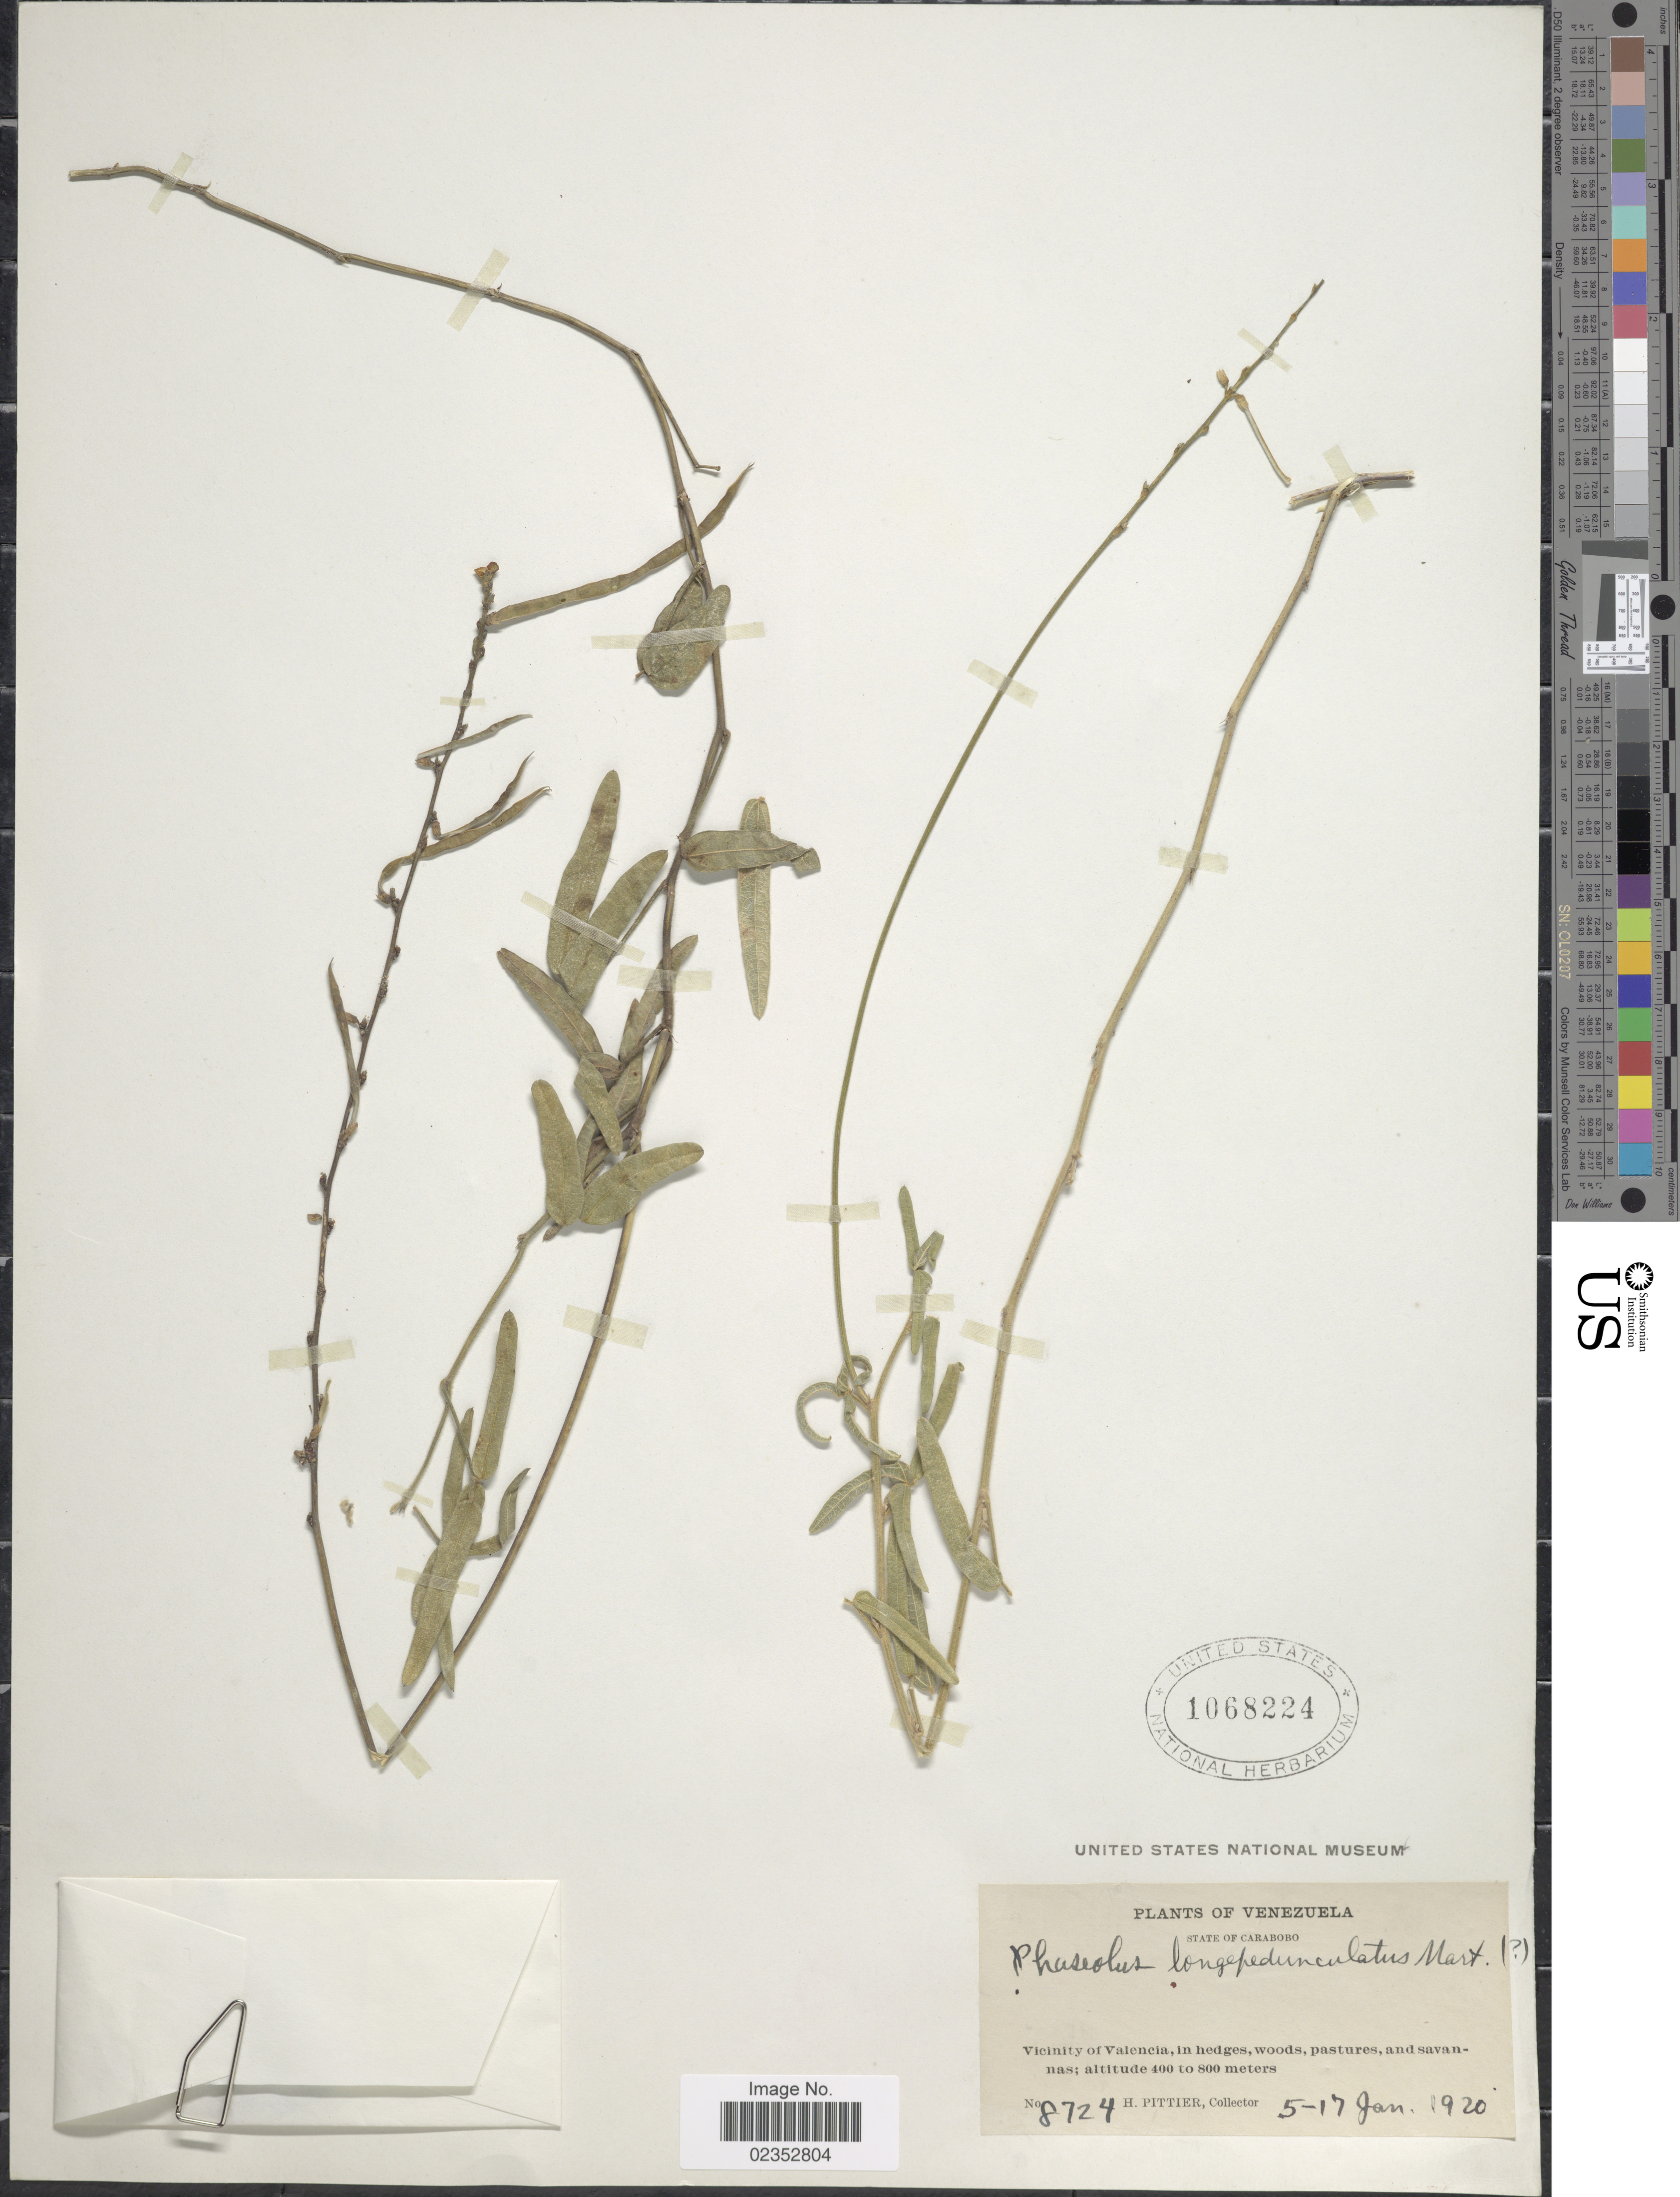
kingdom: Plantae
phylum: Tracheophyta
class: Magnoliopsida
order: Fabales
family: Fabaceae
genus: Macroptilium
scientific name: Macroptilium gracile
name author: (Poepp. ex Benth.) Urb.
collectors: H. F. Pittier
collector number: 8724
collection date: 1920-01-05/1920-01-17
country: Venezuela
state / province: Carabobo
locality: Vicinity of Valencia, in hedges, woods, pastures, and savannas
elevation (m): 400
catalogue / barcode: US 1068224